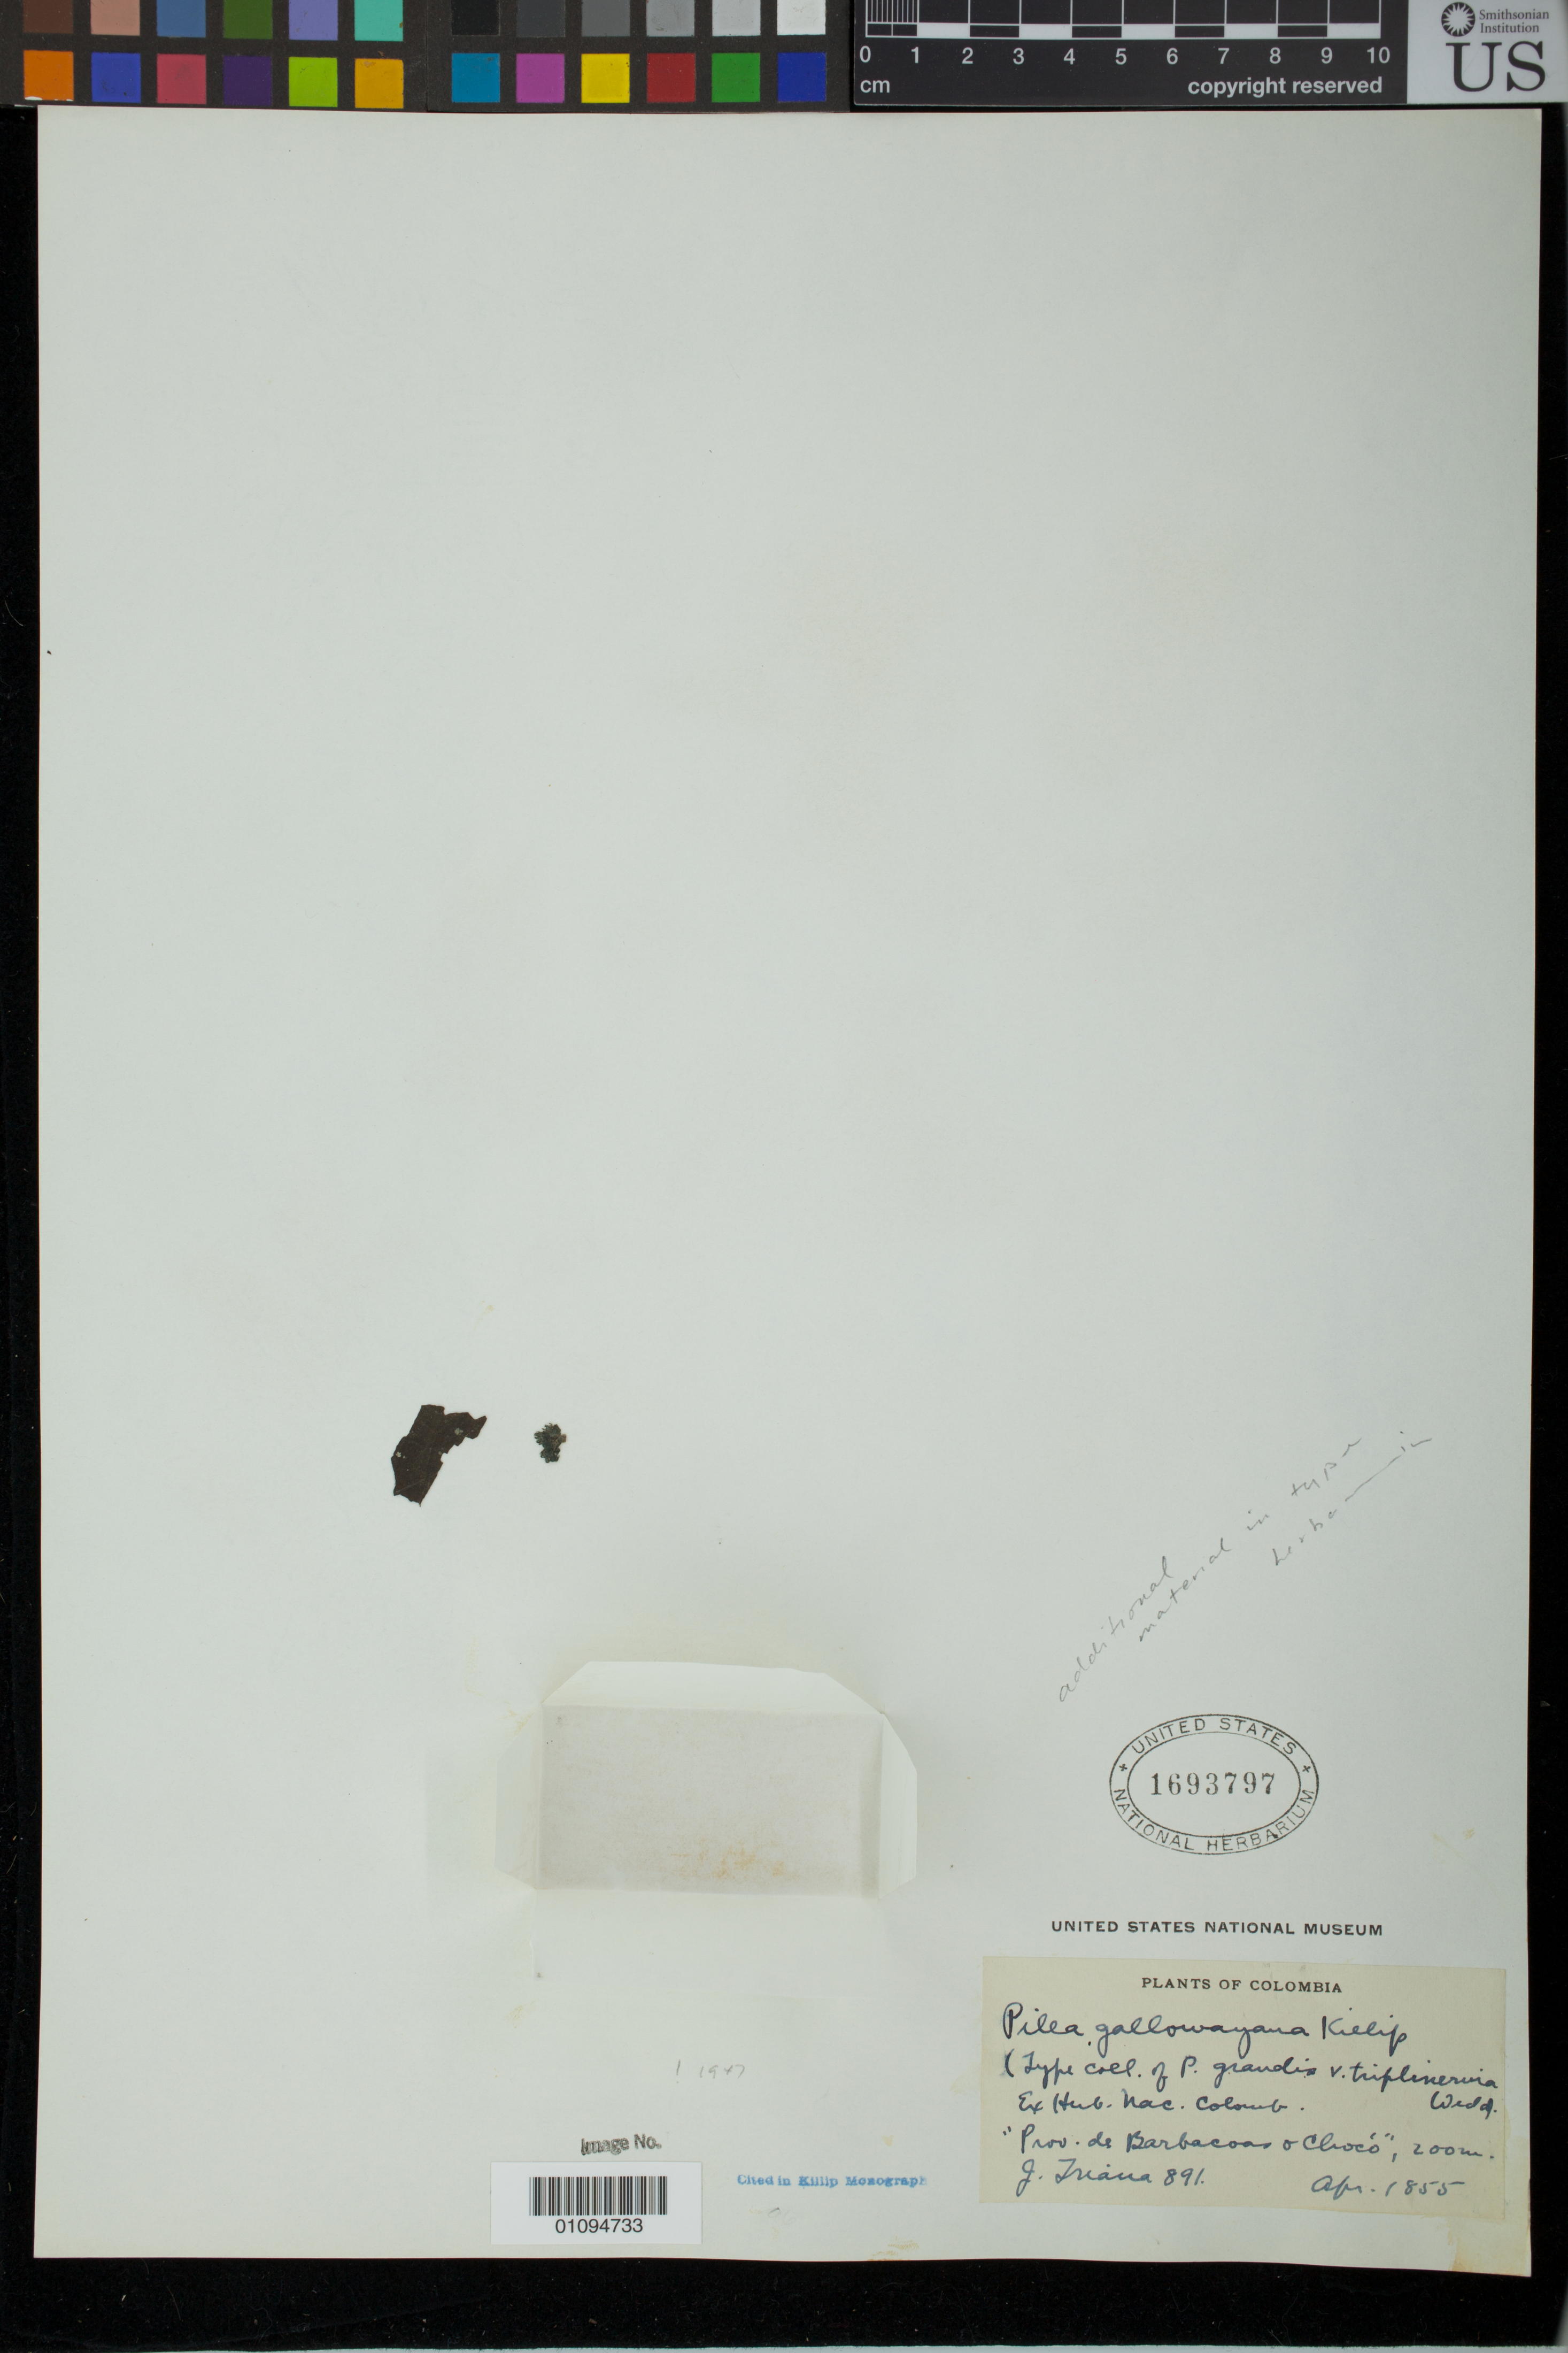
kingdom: Plantae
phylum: Tracheophyta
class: Magnoliopsida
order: Rosales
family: Urticaceae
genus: Pilea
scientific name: Pilea gallowayana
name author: Killip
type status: Isotype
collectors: J. J. Triana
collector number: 891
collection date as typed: Apr 1855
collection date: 1855-04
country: Colombia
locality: Prov. de Barbacoas o Choco.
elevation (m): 200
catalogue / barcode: US 1693797